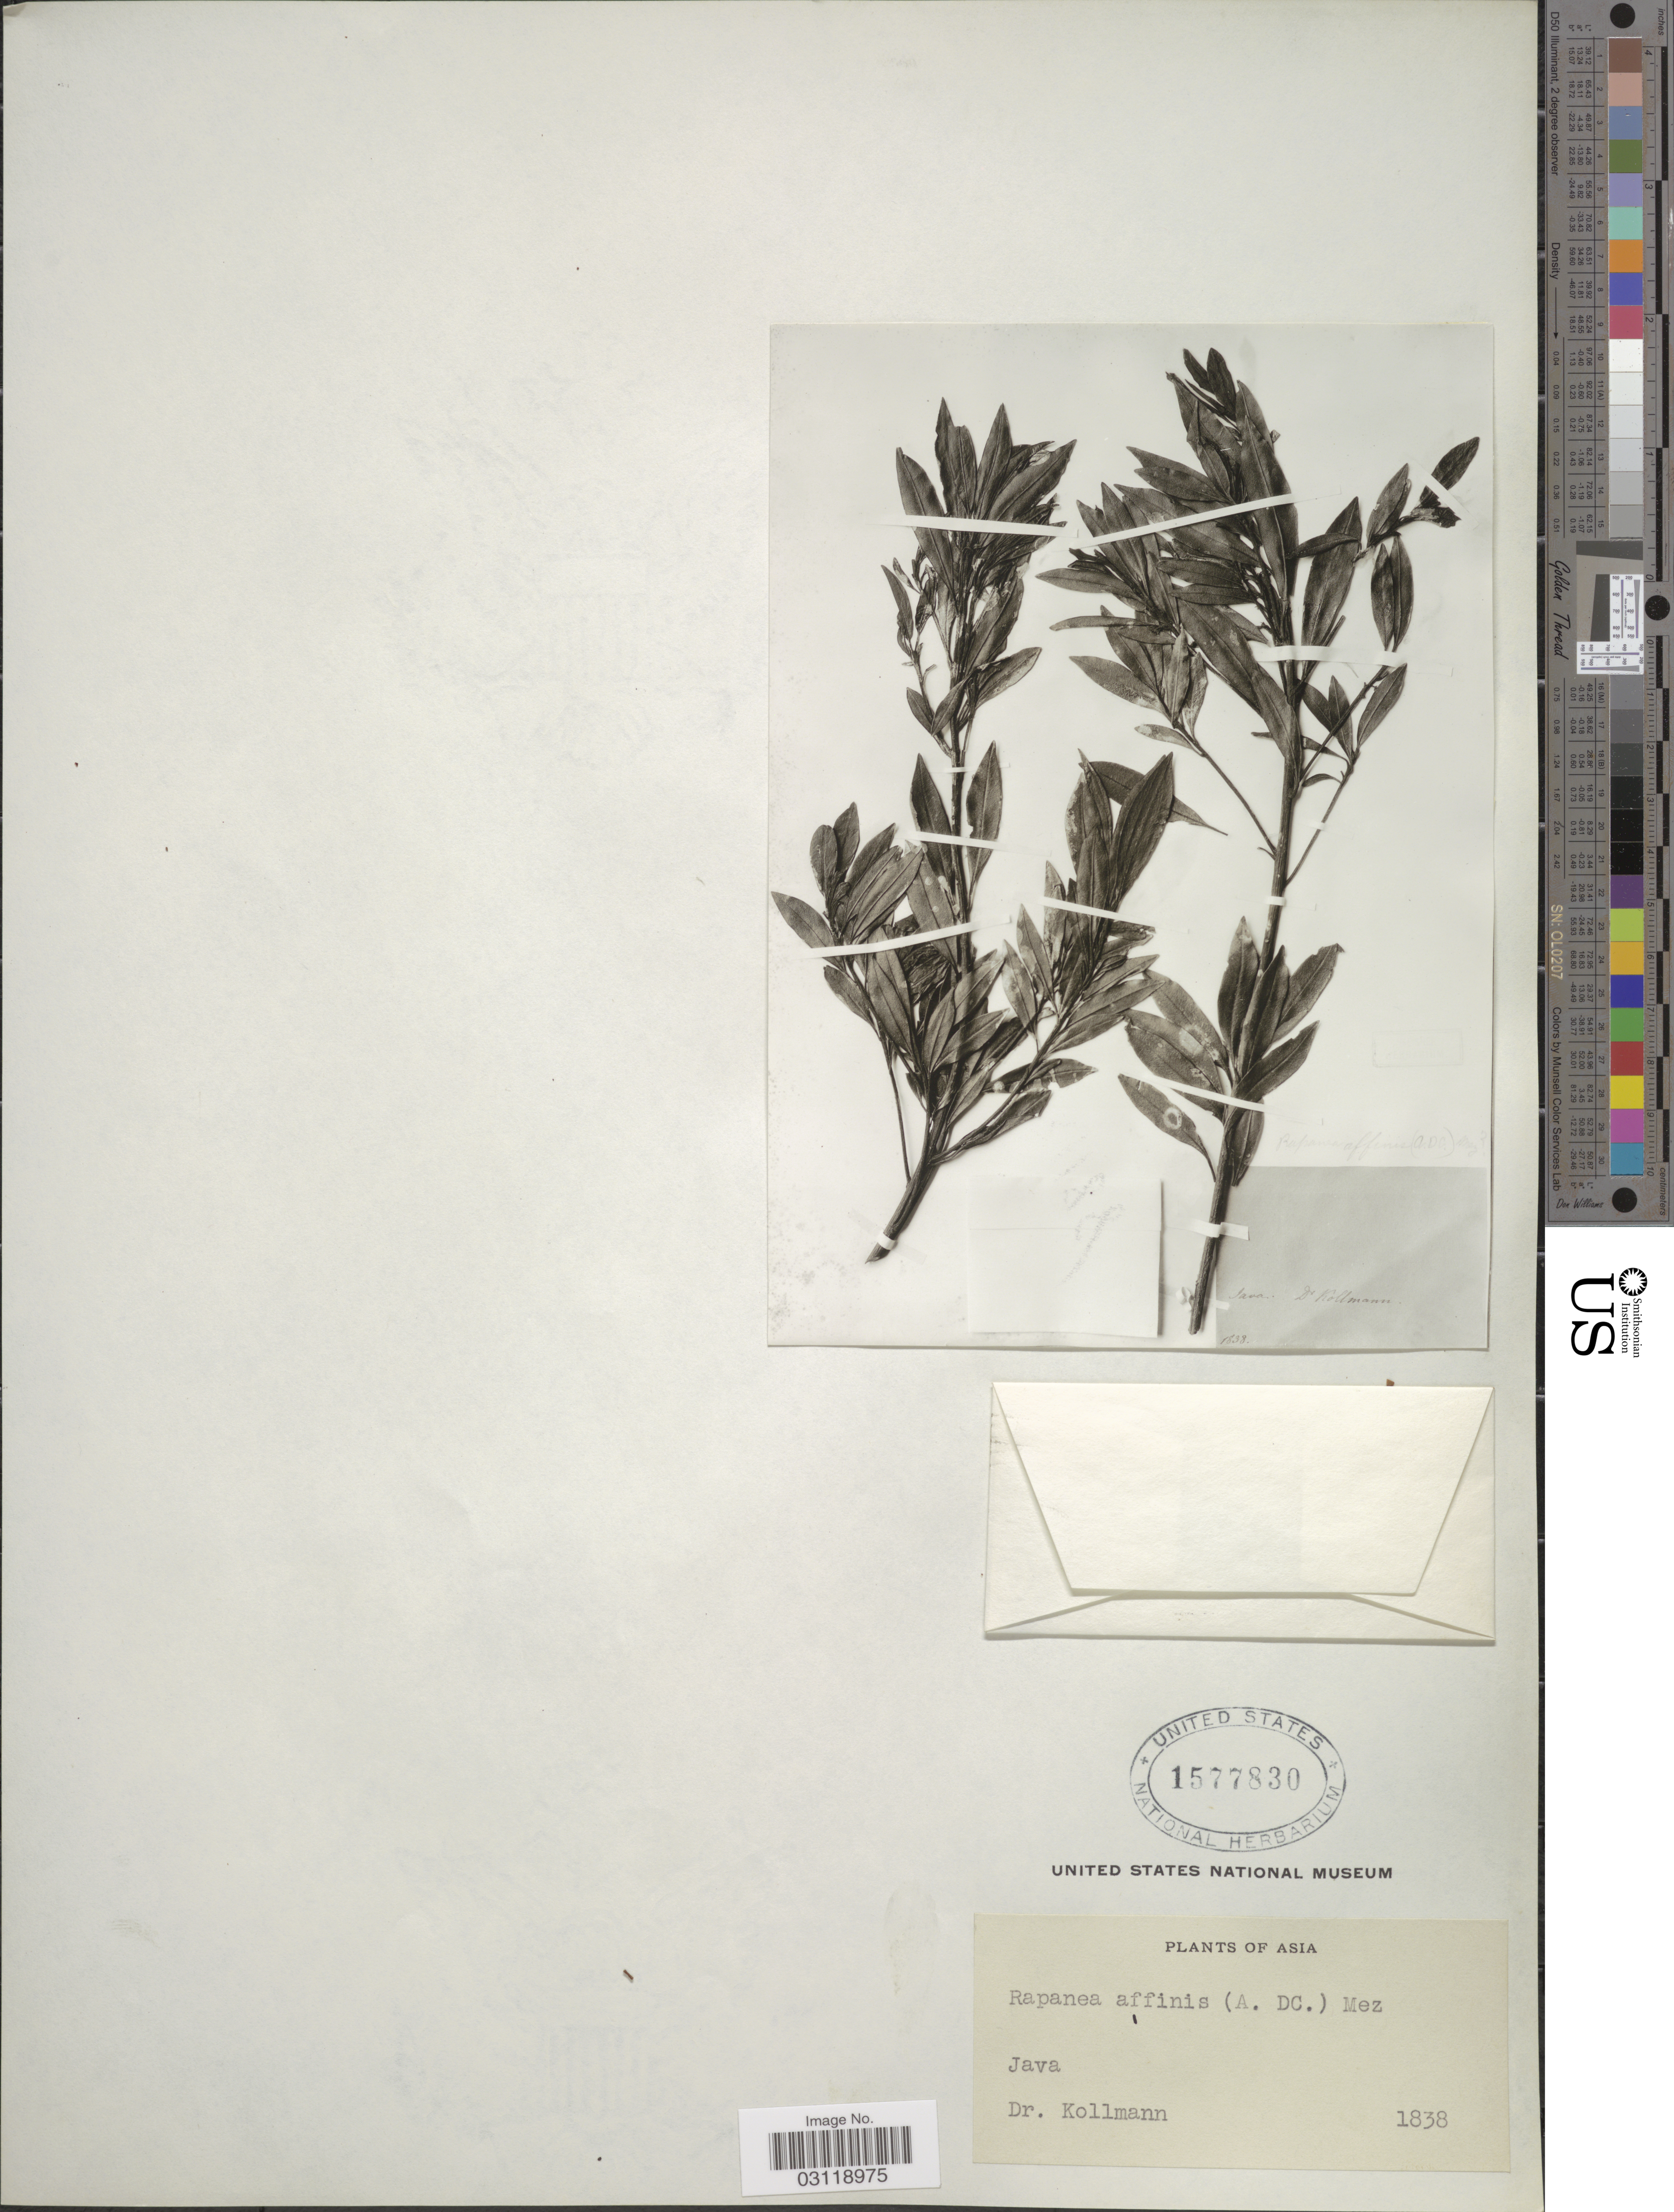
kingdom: Plantae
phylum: Tracheophyta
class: Magnoliopsida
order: Ericales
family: Primulaceae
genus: Rapanea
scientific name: Rapanea affinis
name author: (A. DC.) Mez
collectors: Kollman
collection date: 1838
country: Indonesia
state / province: Java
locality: Asia.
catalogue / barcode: US 1577830